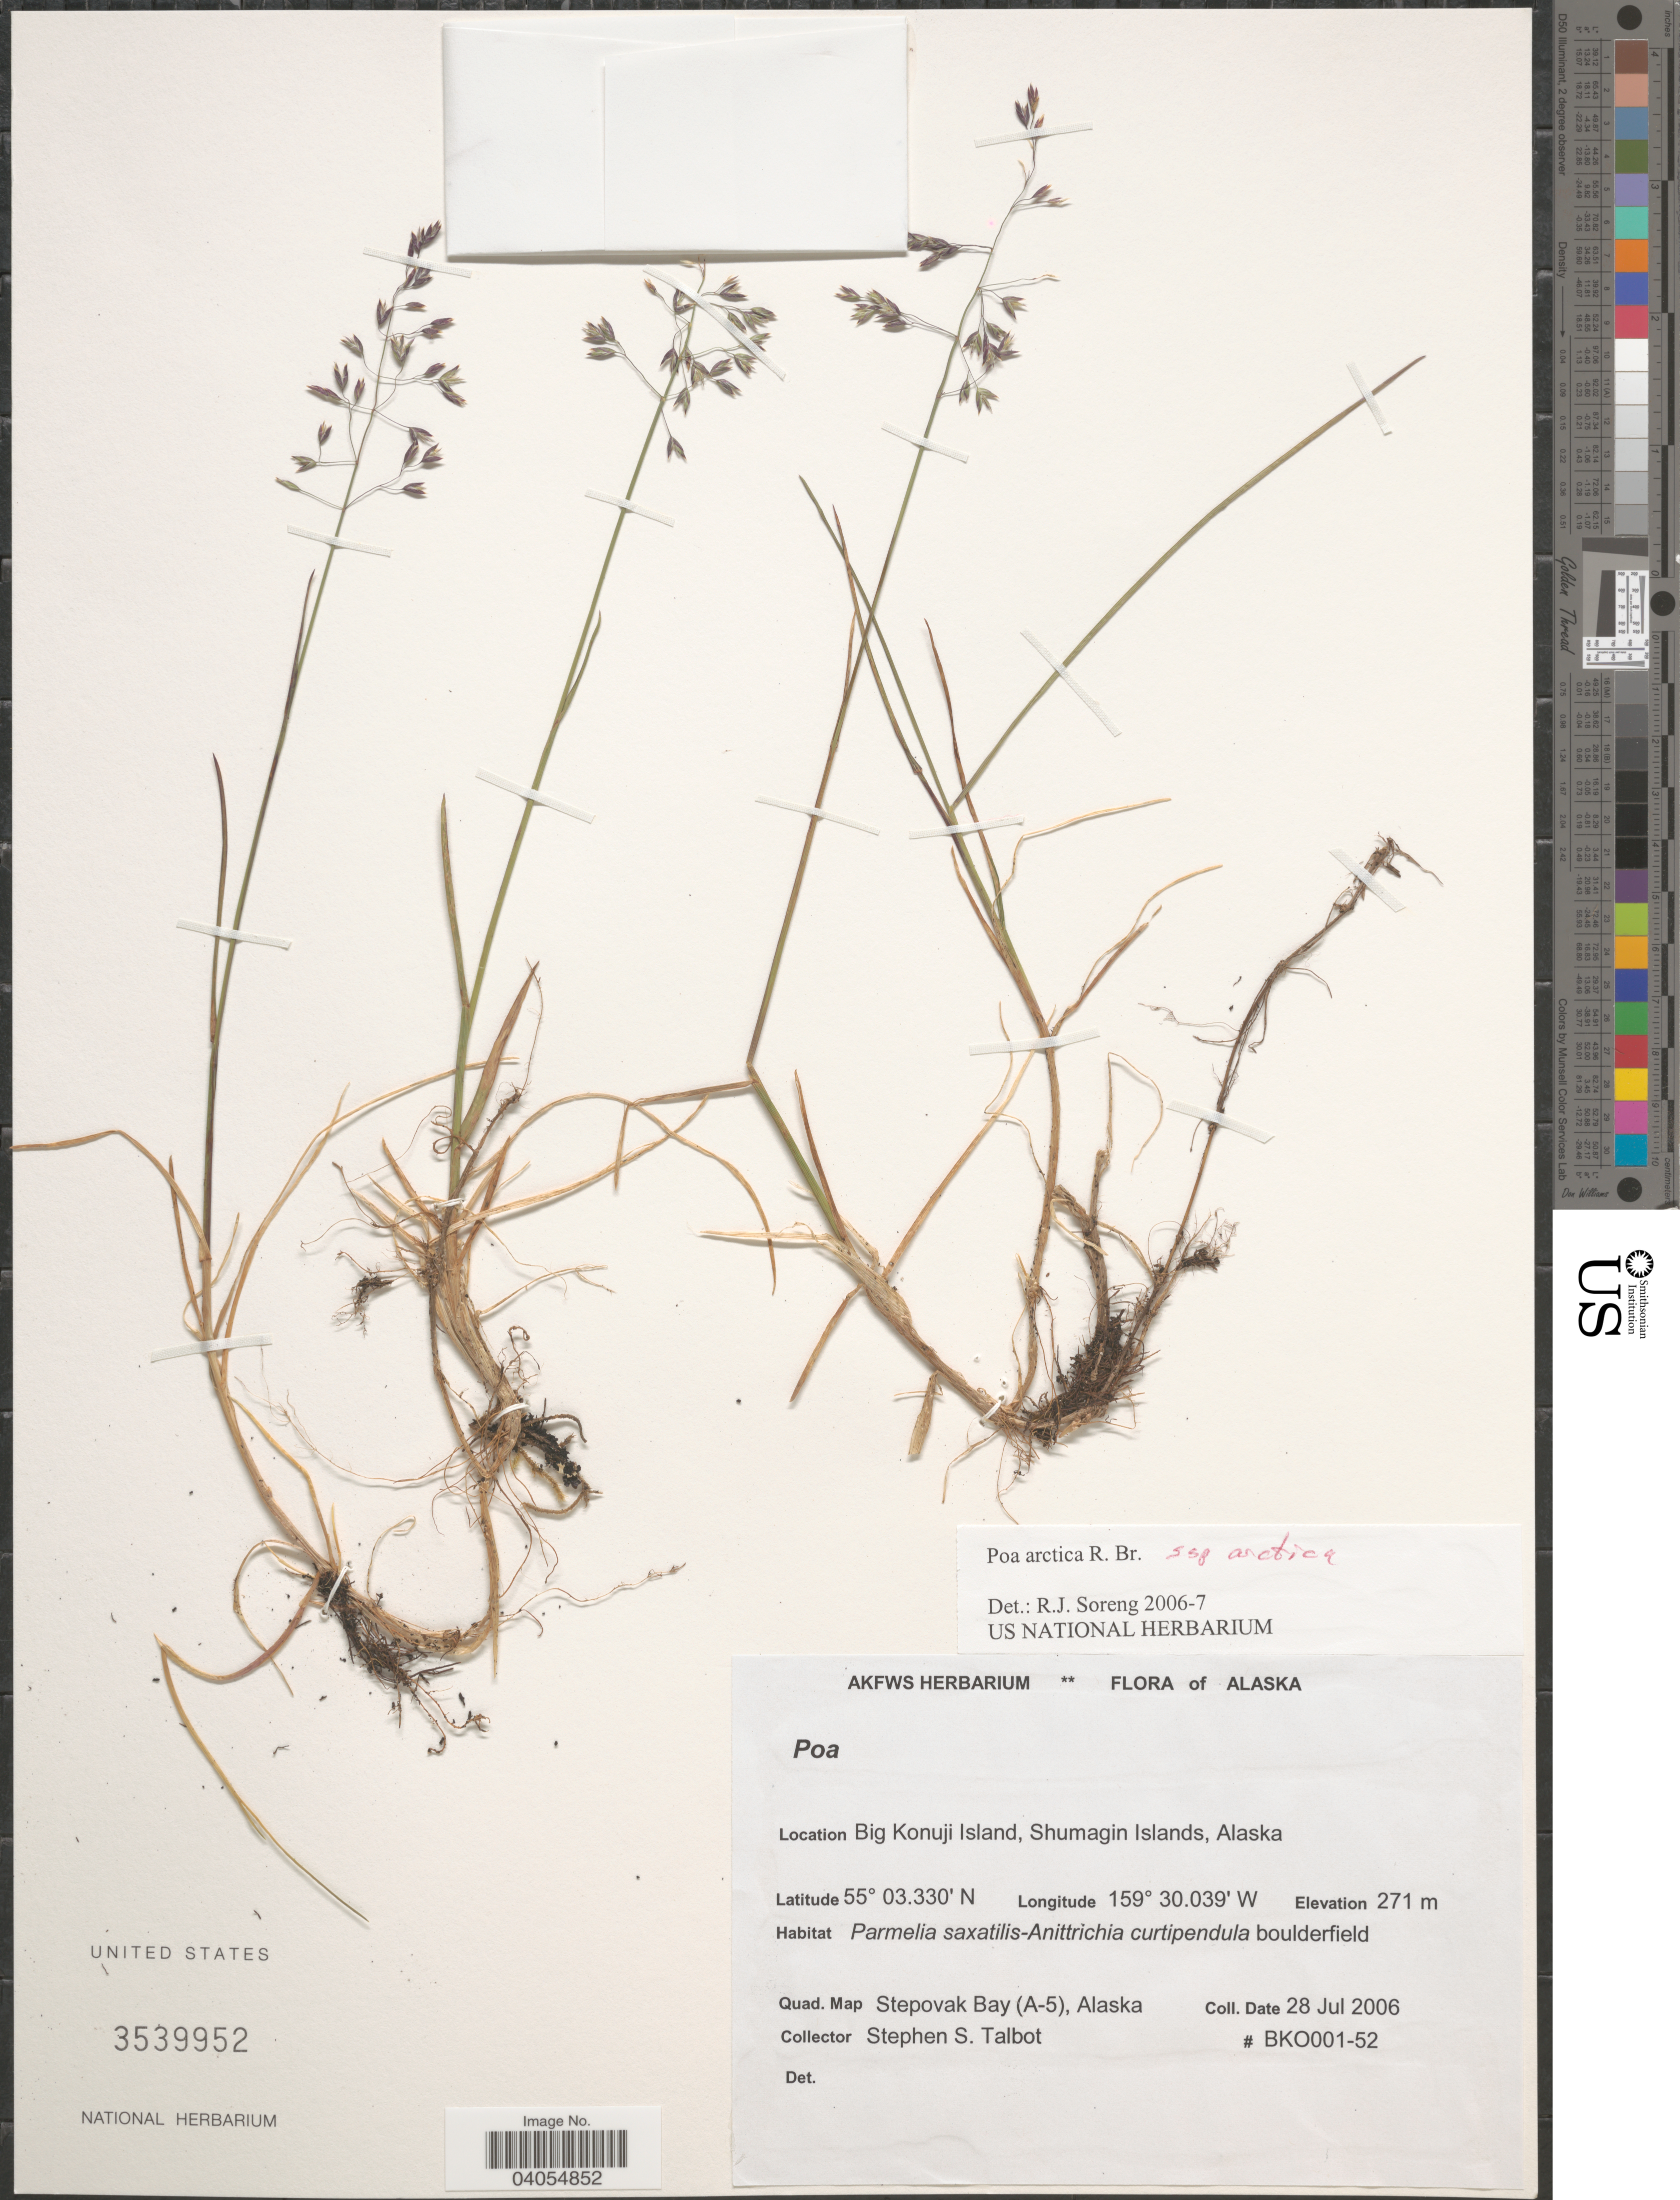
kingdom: Plantae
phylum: Tracheophyta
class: Liliopsida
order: Poales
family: Poaceae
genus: Poa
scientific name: Poa arctica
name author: R. Br.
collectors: S. S. Talbot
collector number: BKO001-52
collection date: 2006-07-28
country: United States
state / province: Alaska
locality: Big Konuji Island, Shumagin Islands. Quad. Map Stepovak Bay (A-5).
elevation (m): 271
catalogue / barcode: US 3539952